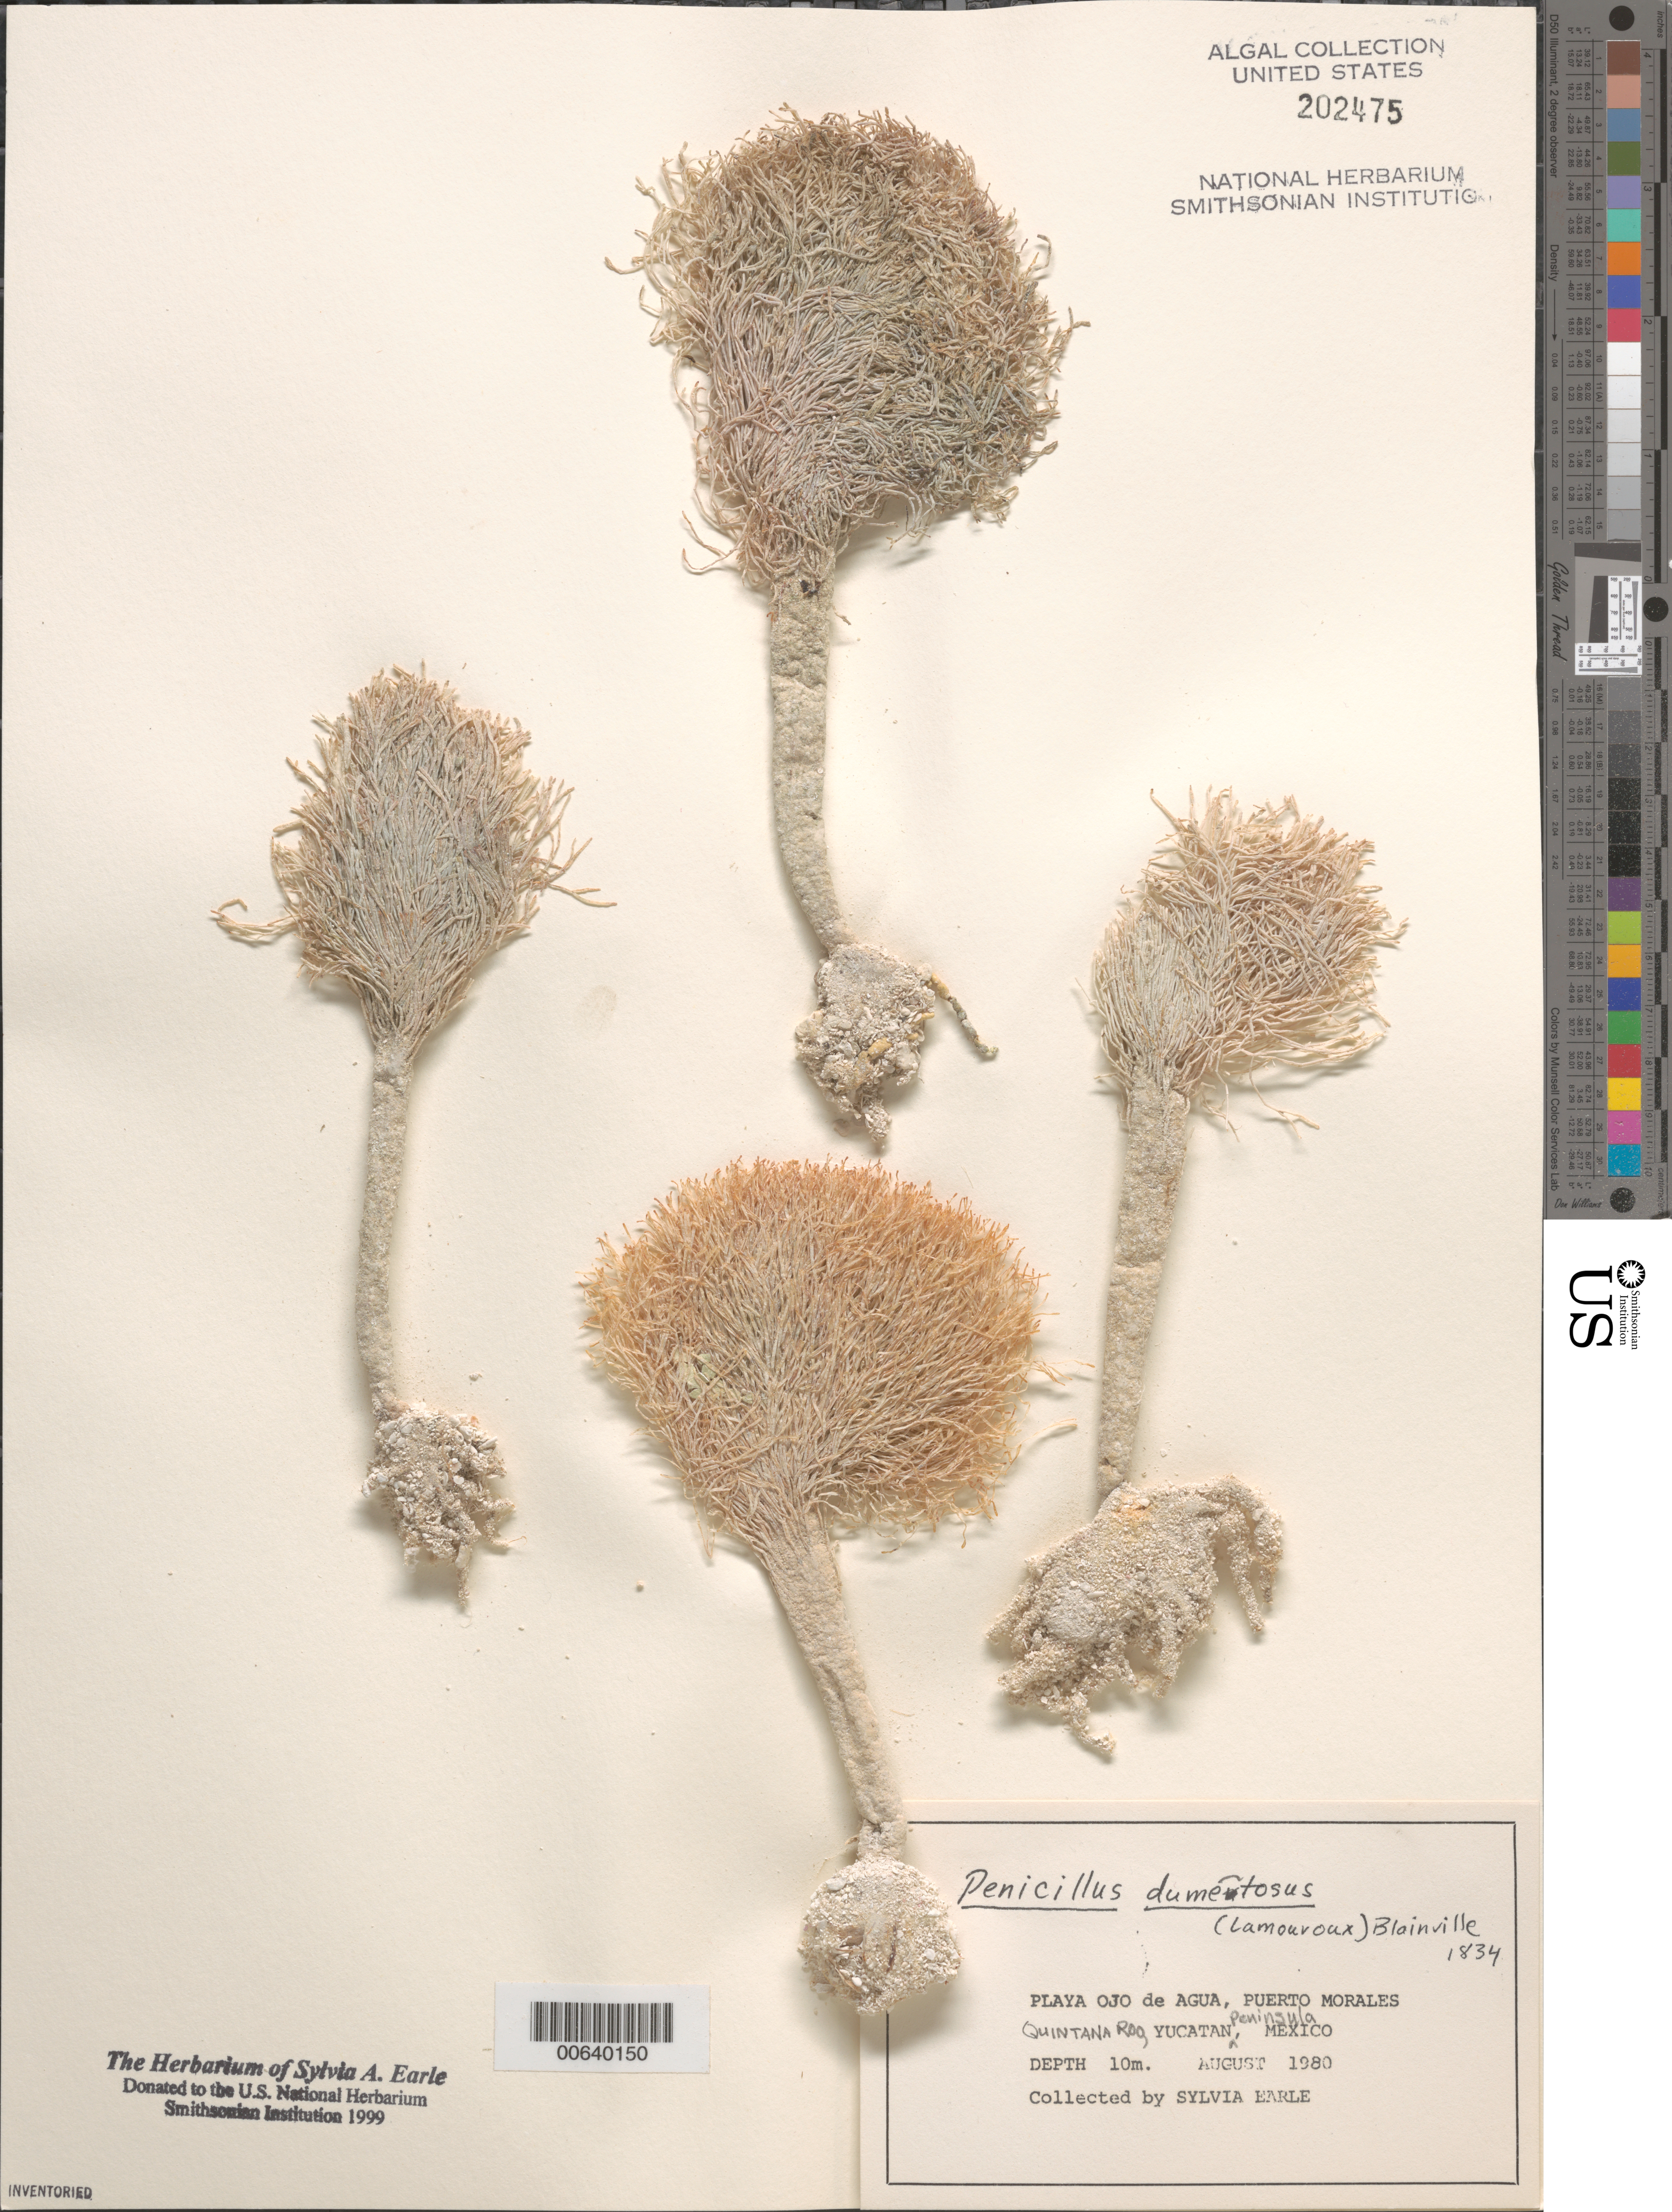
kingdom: Plantae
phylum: Chlorophyta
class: Ulvophyceae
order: Bryopsidales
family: Udoteaceae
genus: Penicillus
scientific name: Penicillus dumetosus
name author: (J.V.Lamouroux) Blainville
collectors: S. A. Earle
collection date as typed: Aug 1980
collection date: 1980-08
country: Mexico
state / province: Quintana Roo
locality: Playa Ojo de Agua, Puerto Morales, Yucatan Peninsula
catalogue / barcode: US 202475